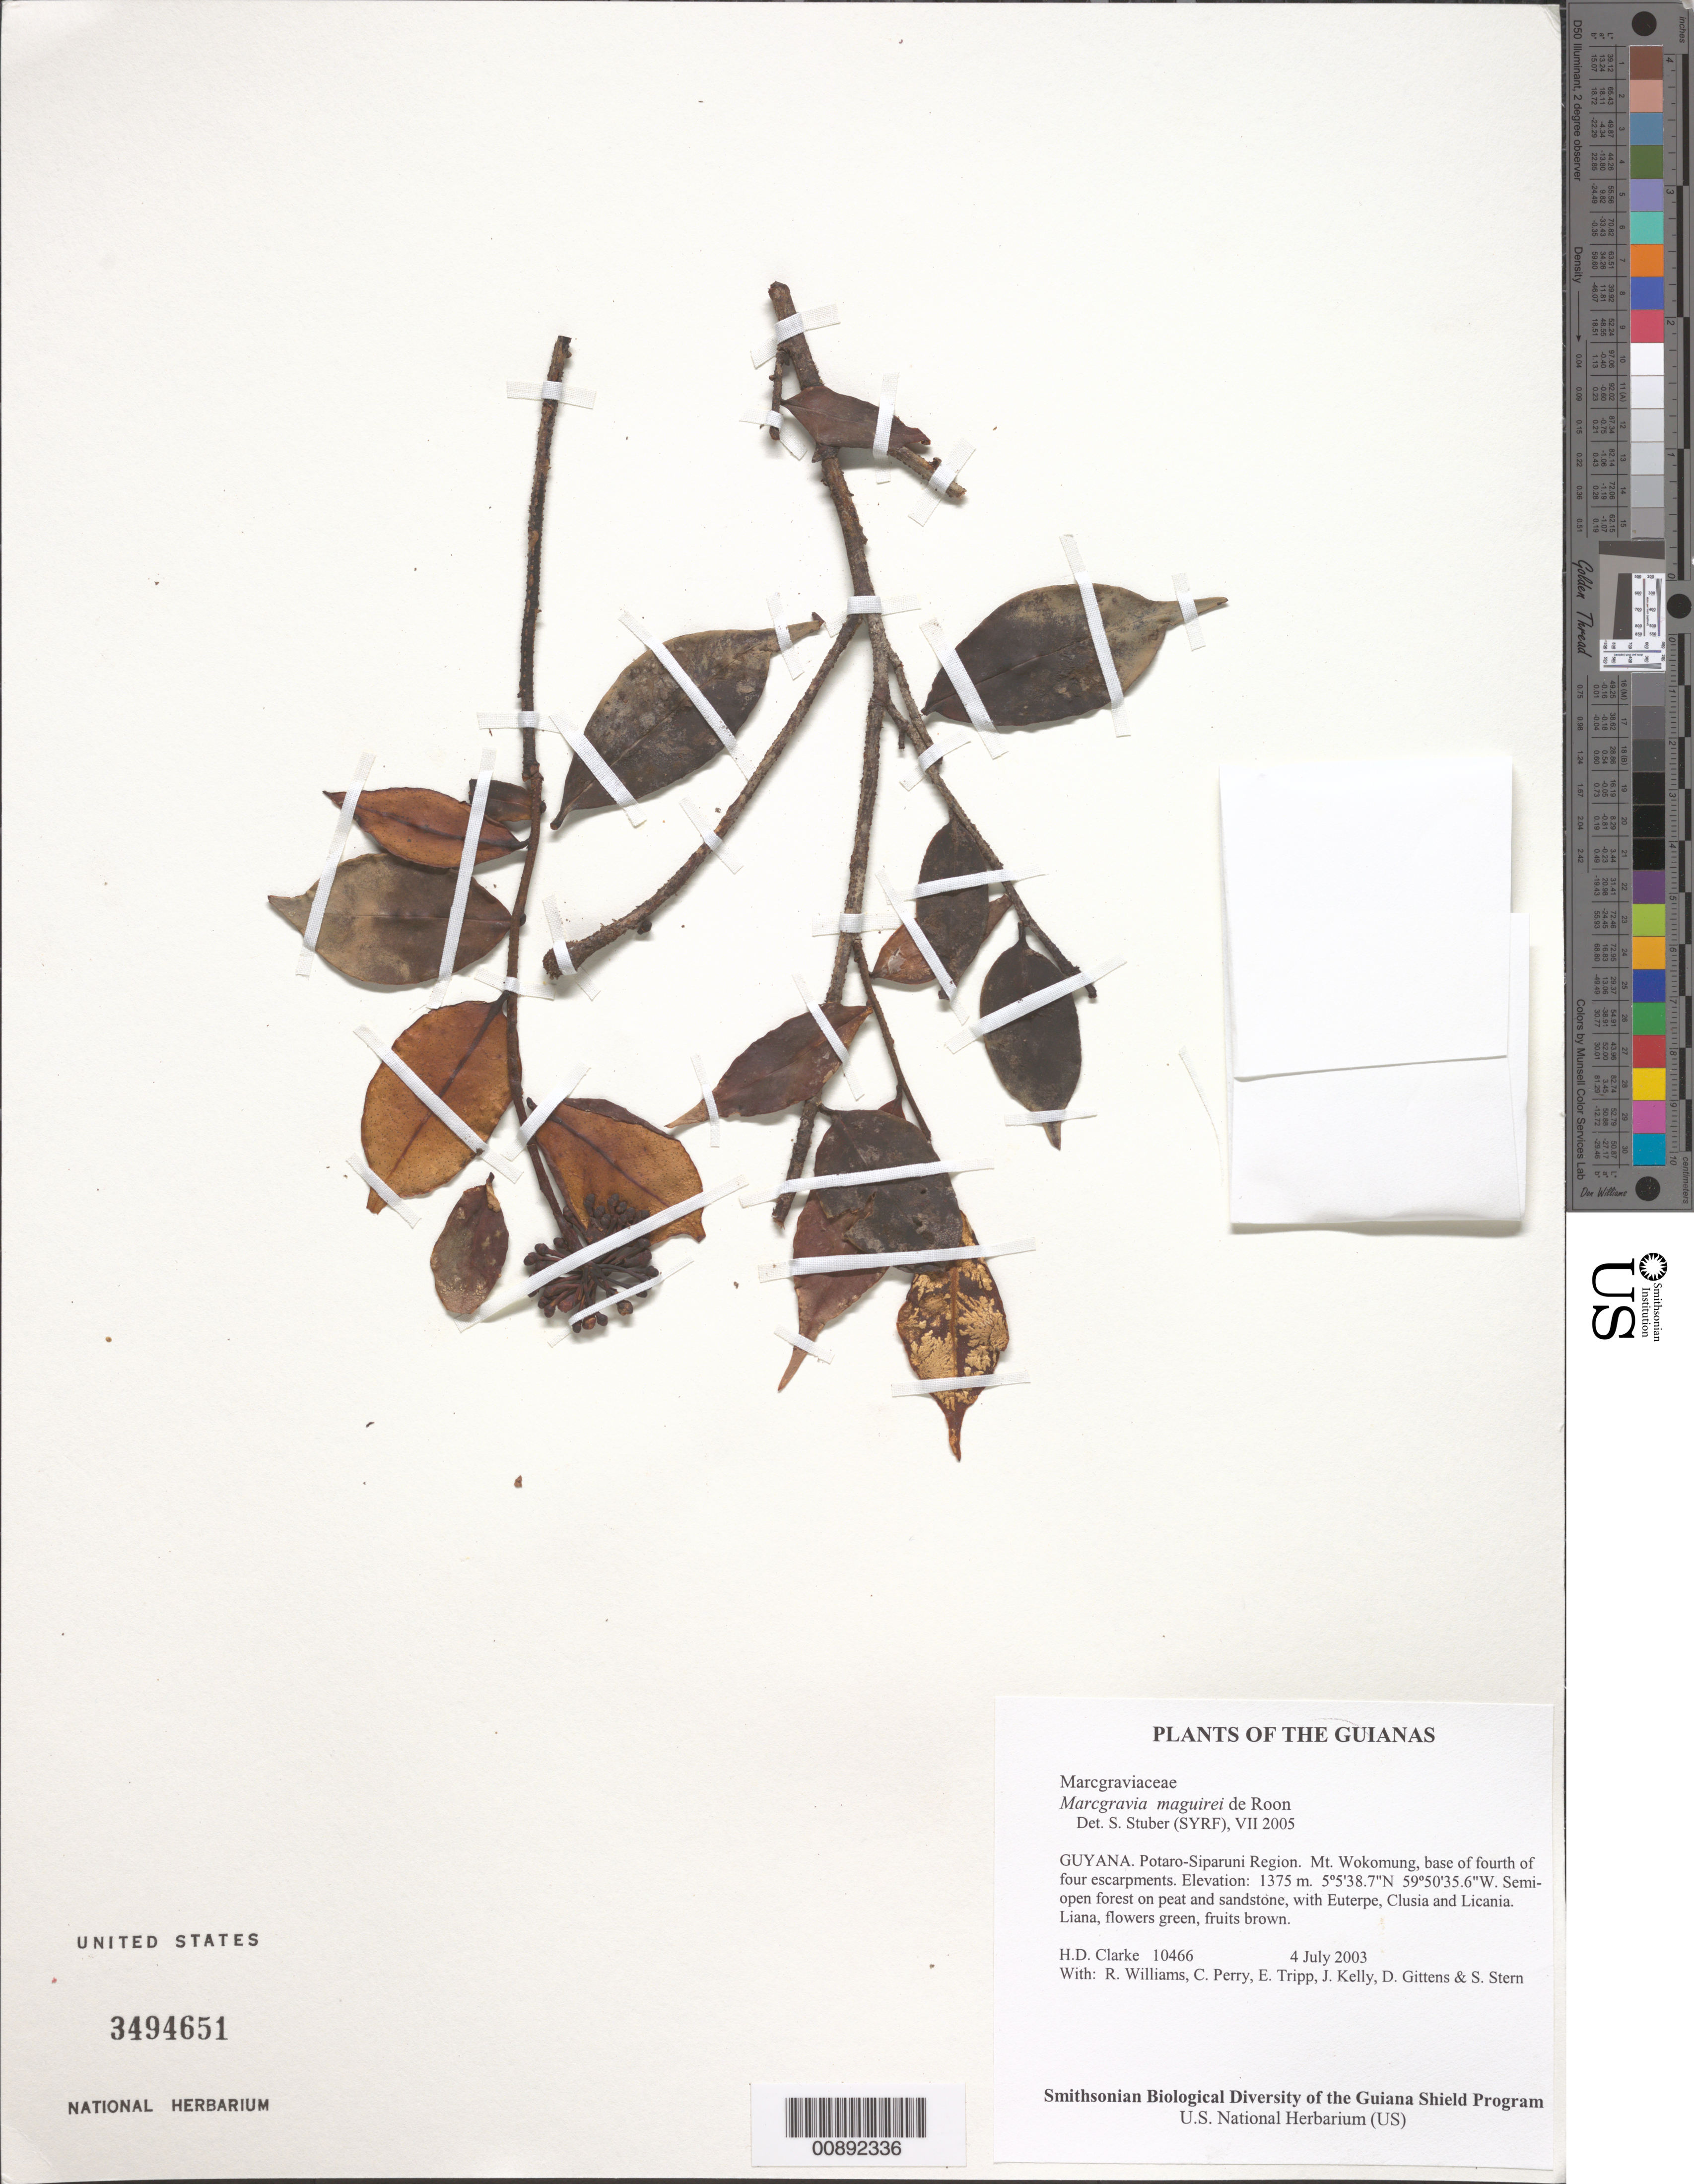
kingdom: Plantae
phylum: Tracheophyta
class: Magnoliopsida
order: Ericales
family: Marcgraviaceae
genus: Marcgravia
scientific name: Marcgravia maguirei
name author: de Roon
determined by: Stuber, S.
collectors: H. D. Clarke, R. Williams, C. Perry, E. Tripp, J. Kelly, D. Gittens & S. R. Stern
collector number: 10466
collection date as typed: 4 July 2003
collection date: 2003-07-04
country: Guyana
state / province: Potaro-Siparuni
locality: Mt. Wokomung, base of fourth of four escarpments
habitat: Semi-open forest on peat and sandstone, with Euterpe, Clusia and Licania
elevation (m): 1375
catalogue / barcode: US 3494651